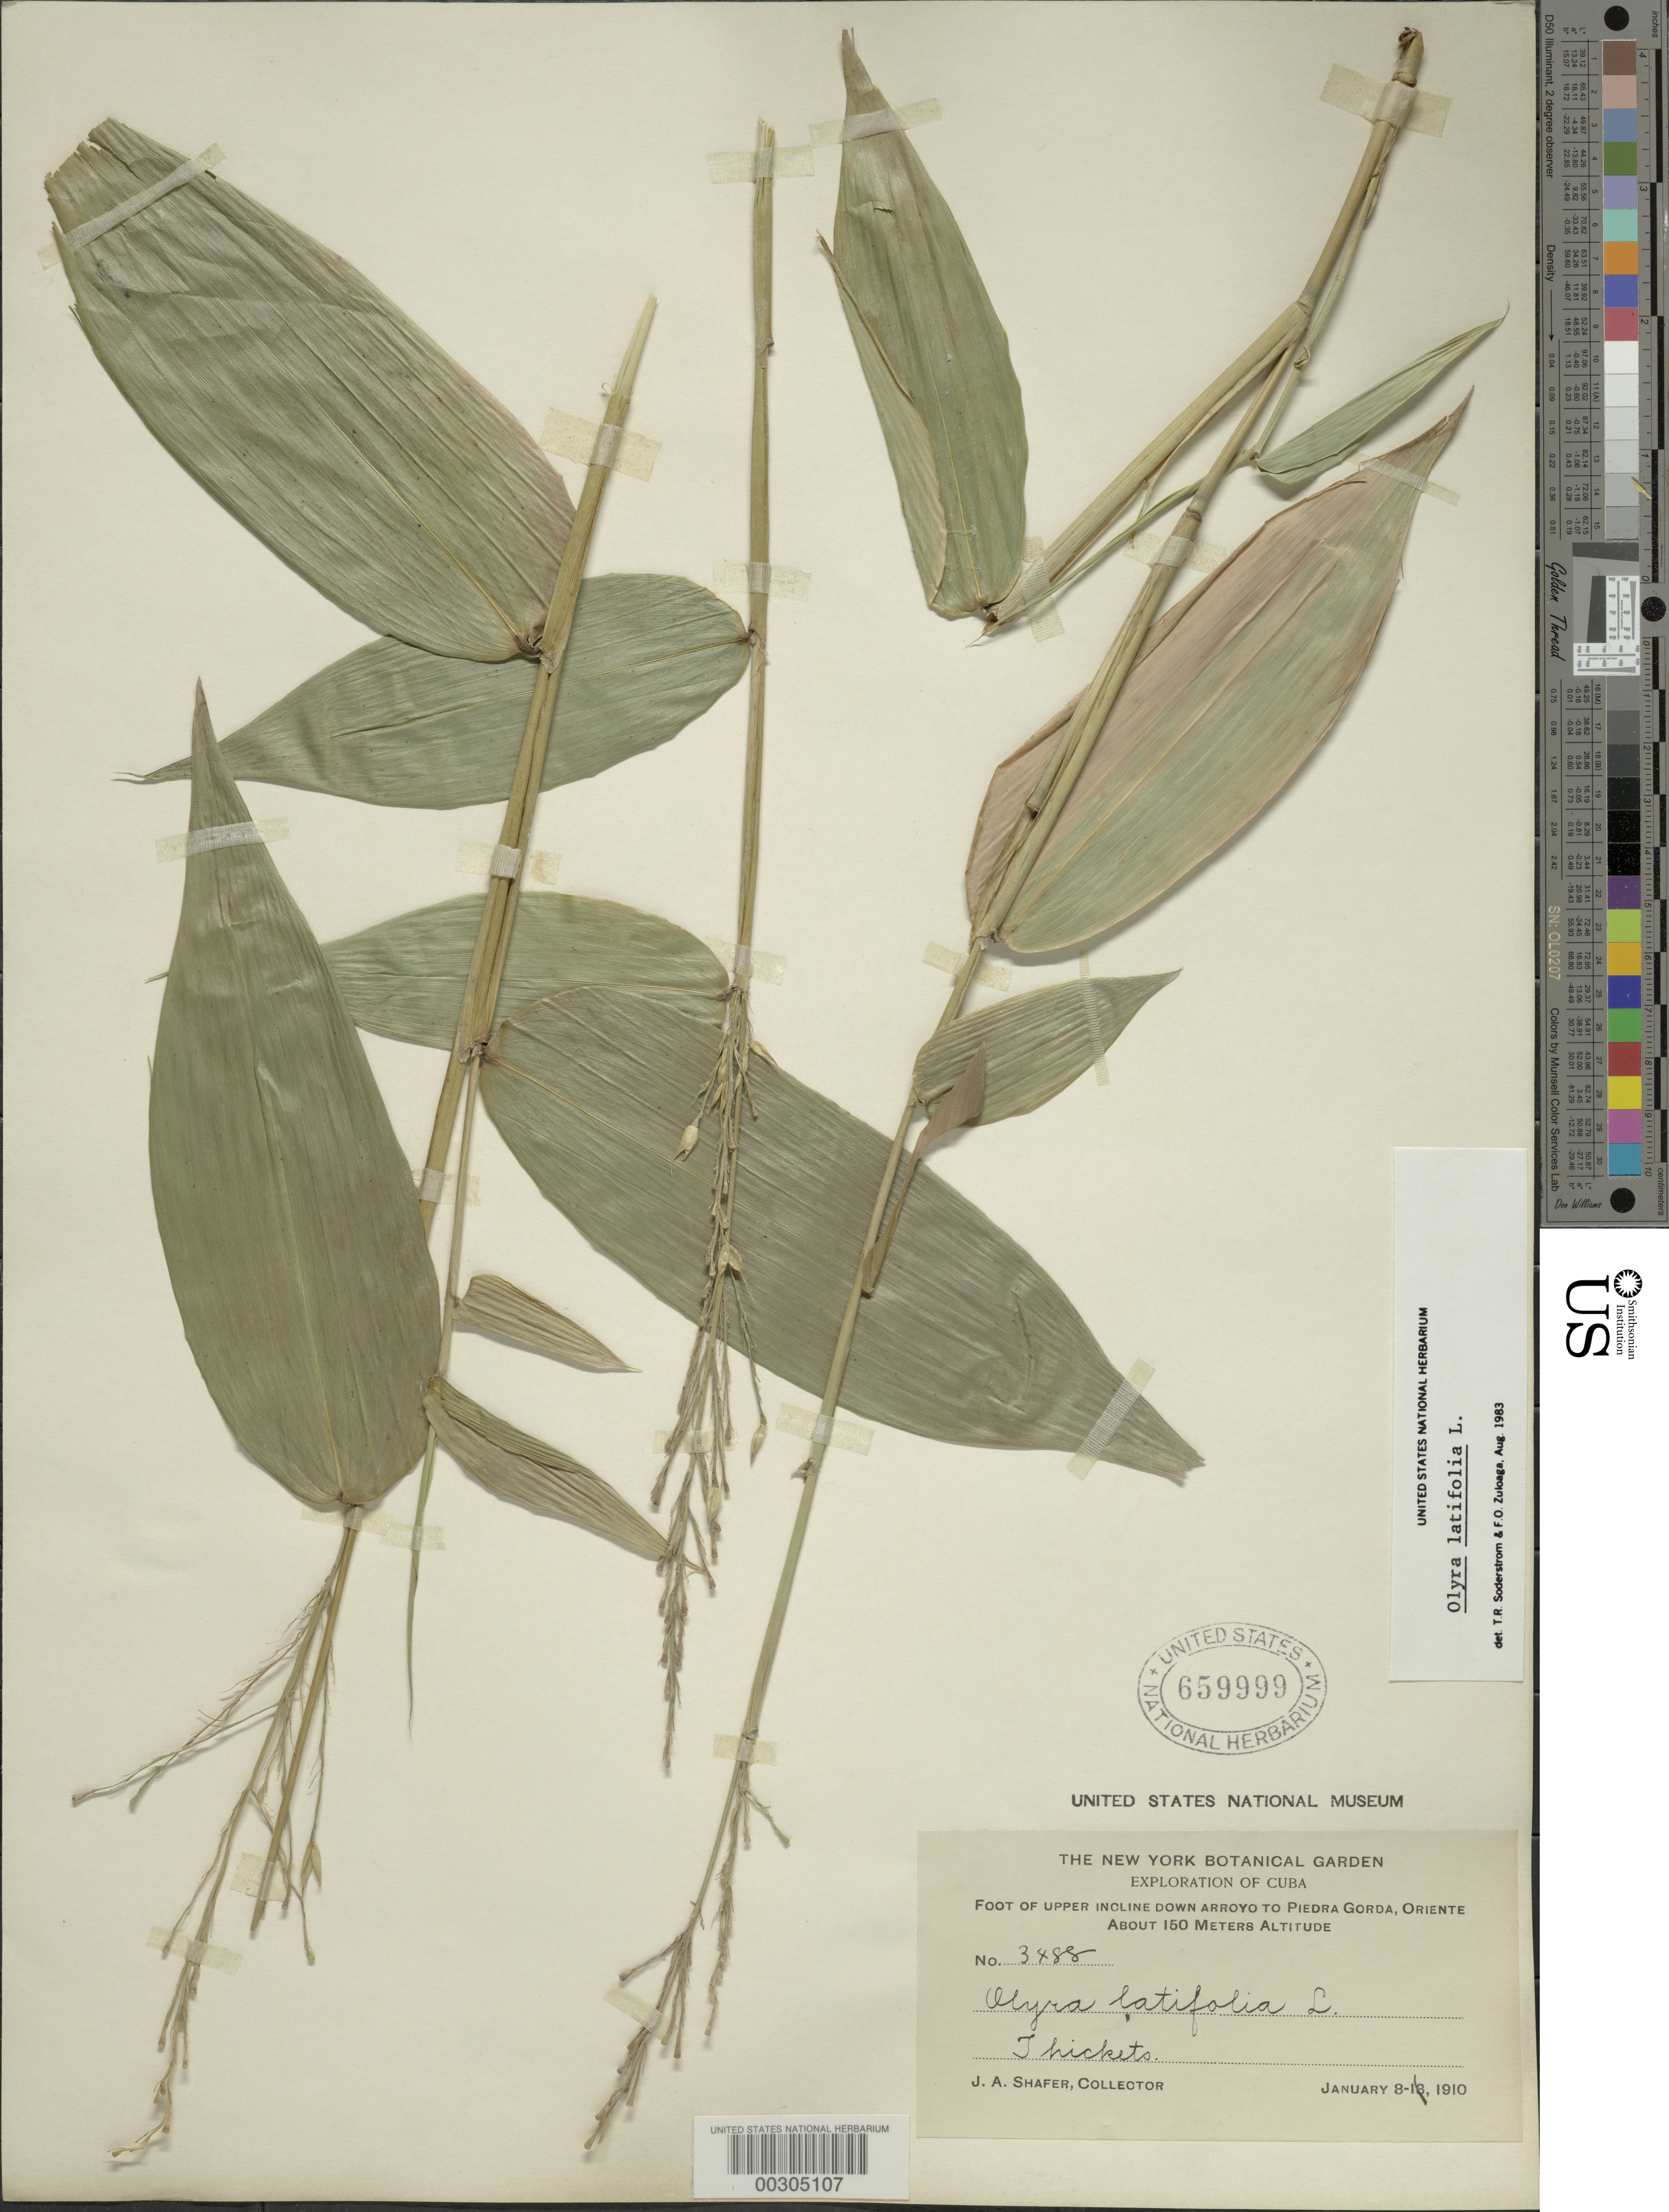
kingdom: Plantae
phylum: Tracheophyta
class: Liliopsida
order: Poales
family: Poaceae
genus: Olyra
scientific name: Olyra latifolia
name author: L.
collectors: J. A. Shafer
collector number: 3488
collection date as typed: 08 Jan 1910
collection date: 1910-01-08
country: Cuba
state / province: Oriente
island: Greater Antilles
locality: Piedra gorda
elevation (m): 150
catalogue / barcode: US 659999